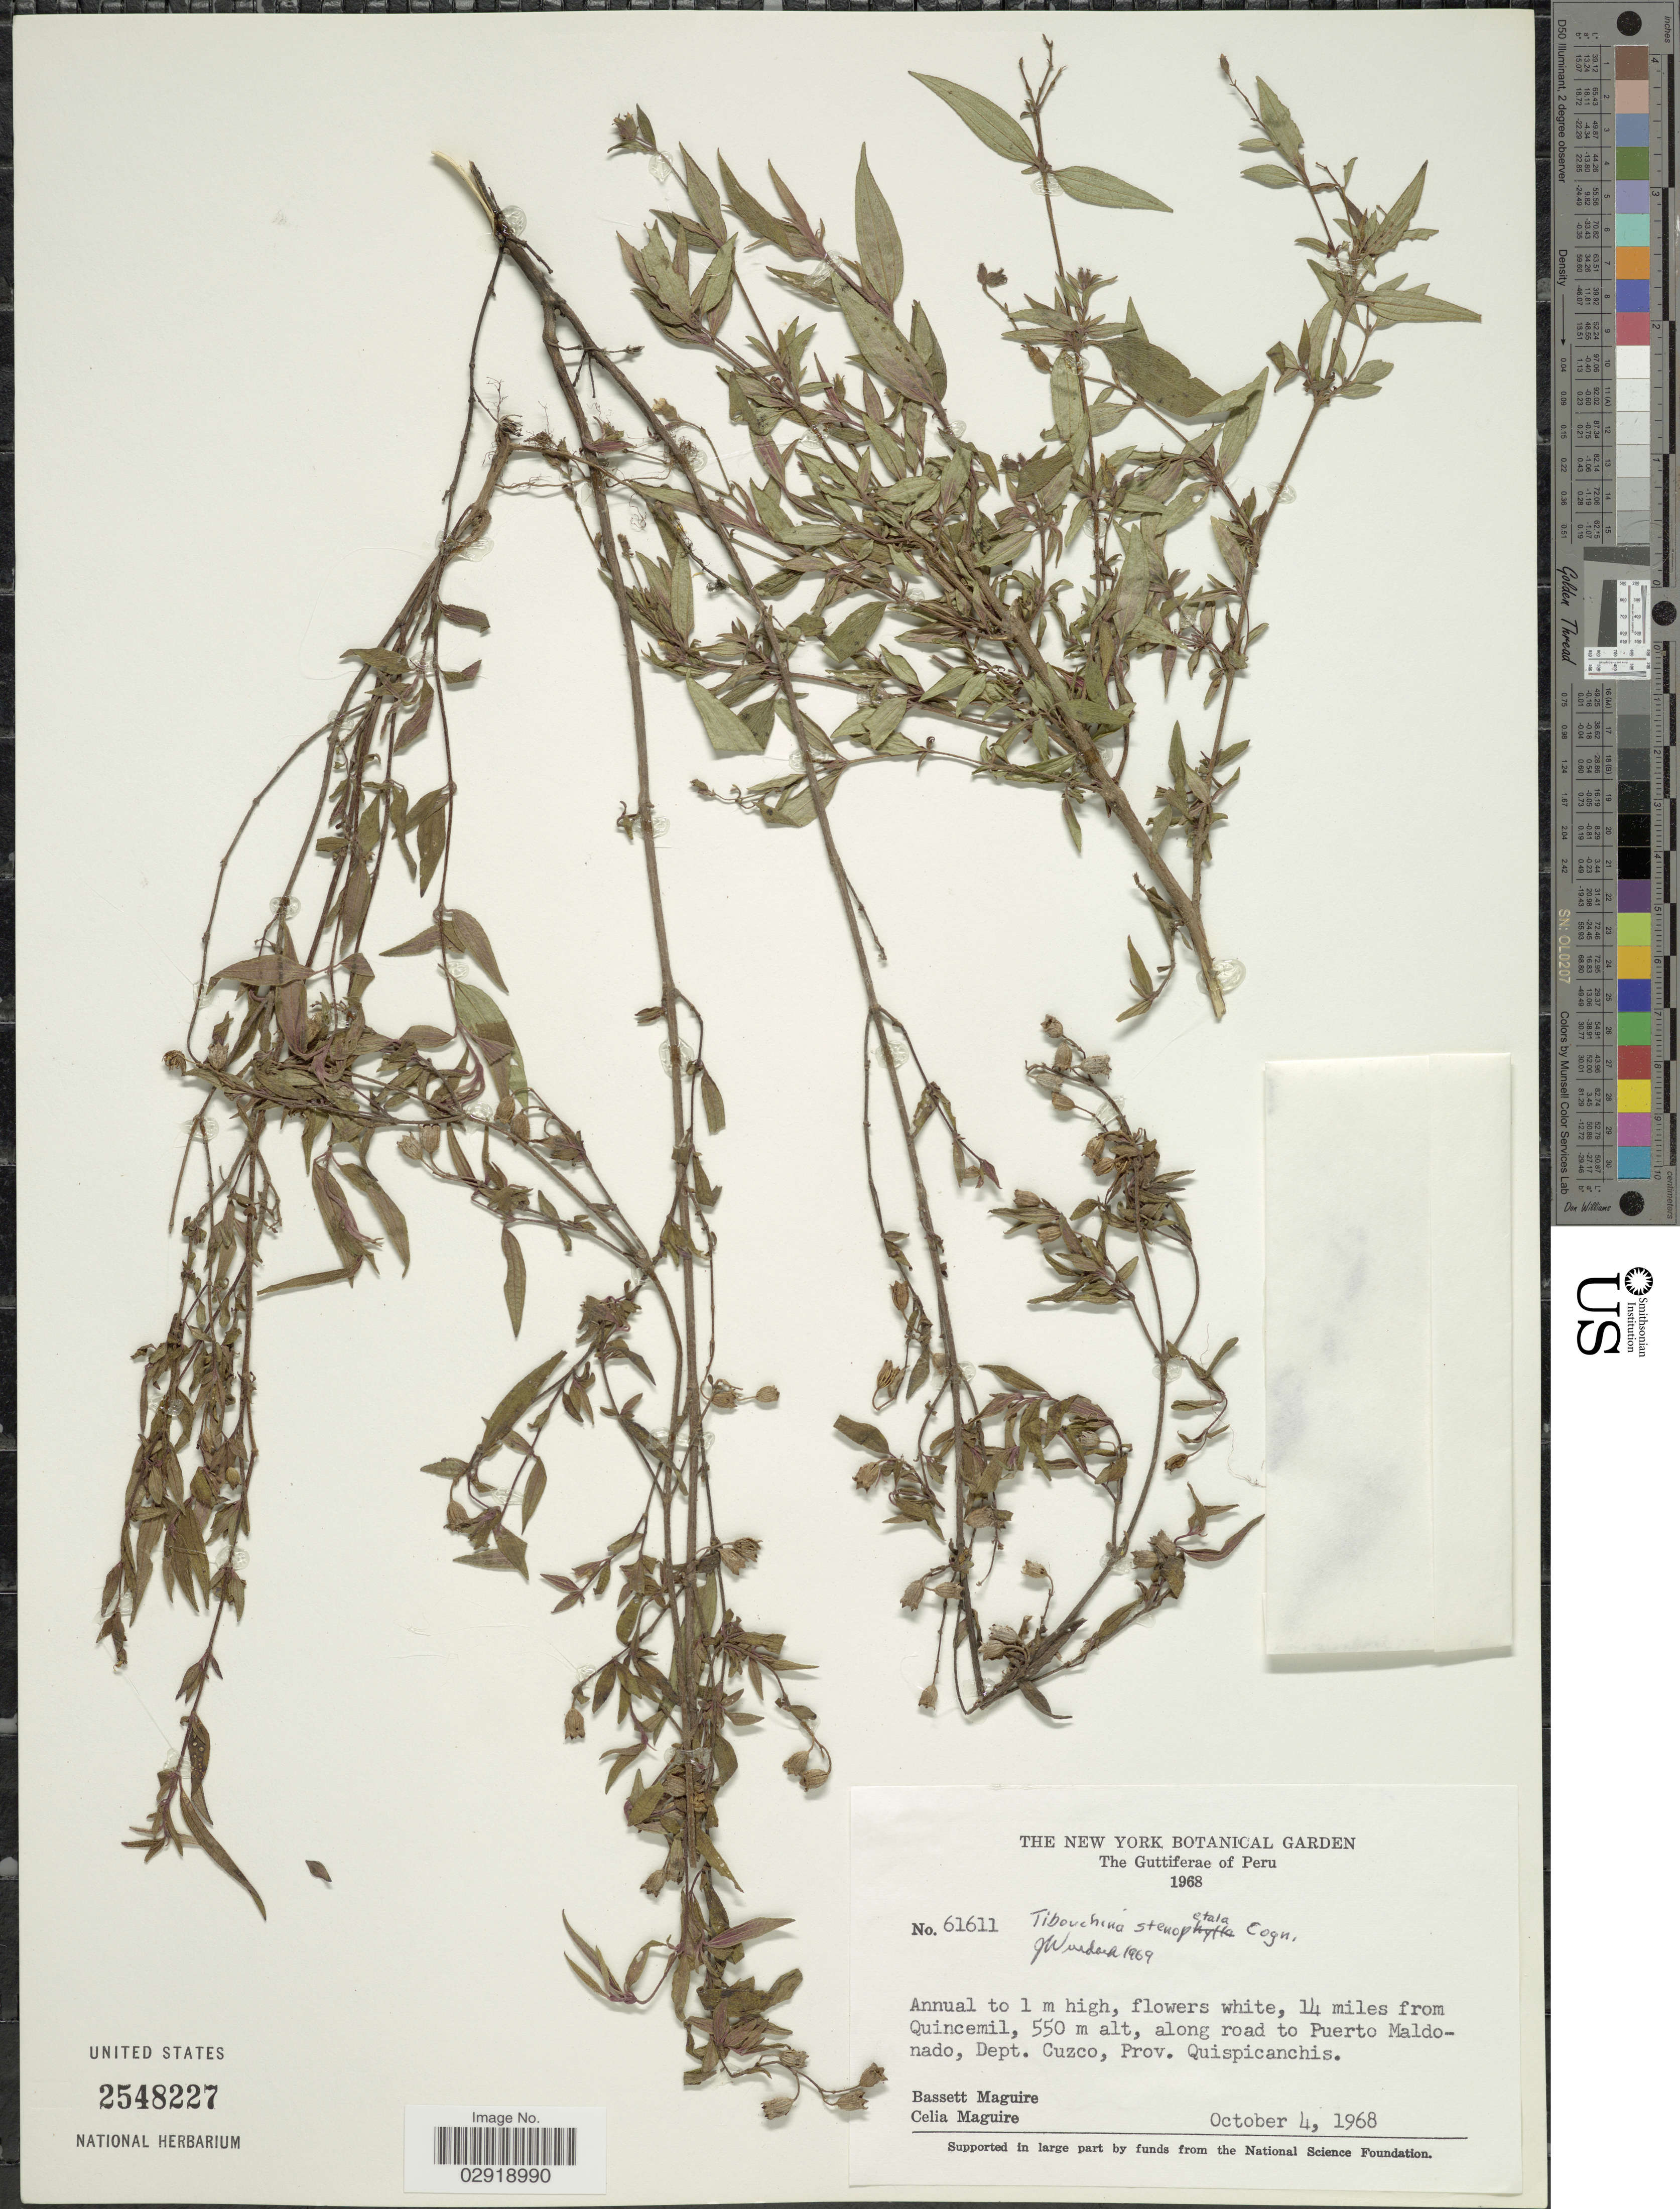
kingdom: Plantae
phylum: Tracheophyta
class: Magnoliopsida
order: Myrtales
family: Melastomataceae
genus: Chaetogastra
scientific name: Chaetogastra stenopetala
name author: (Cogn.) P.J.F. Guim. & Michelang.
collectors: B. Maguire & C. K. Maguire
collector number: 61611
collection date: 1968-10-04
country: Peru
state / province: Cusco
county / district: Quispicanchis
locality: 14 miles from Quincemil, along road to Puerto Maldonado, Dept. Cuzco, Prov. Quispicanchis.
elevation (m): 550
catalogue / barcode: US 2548227